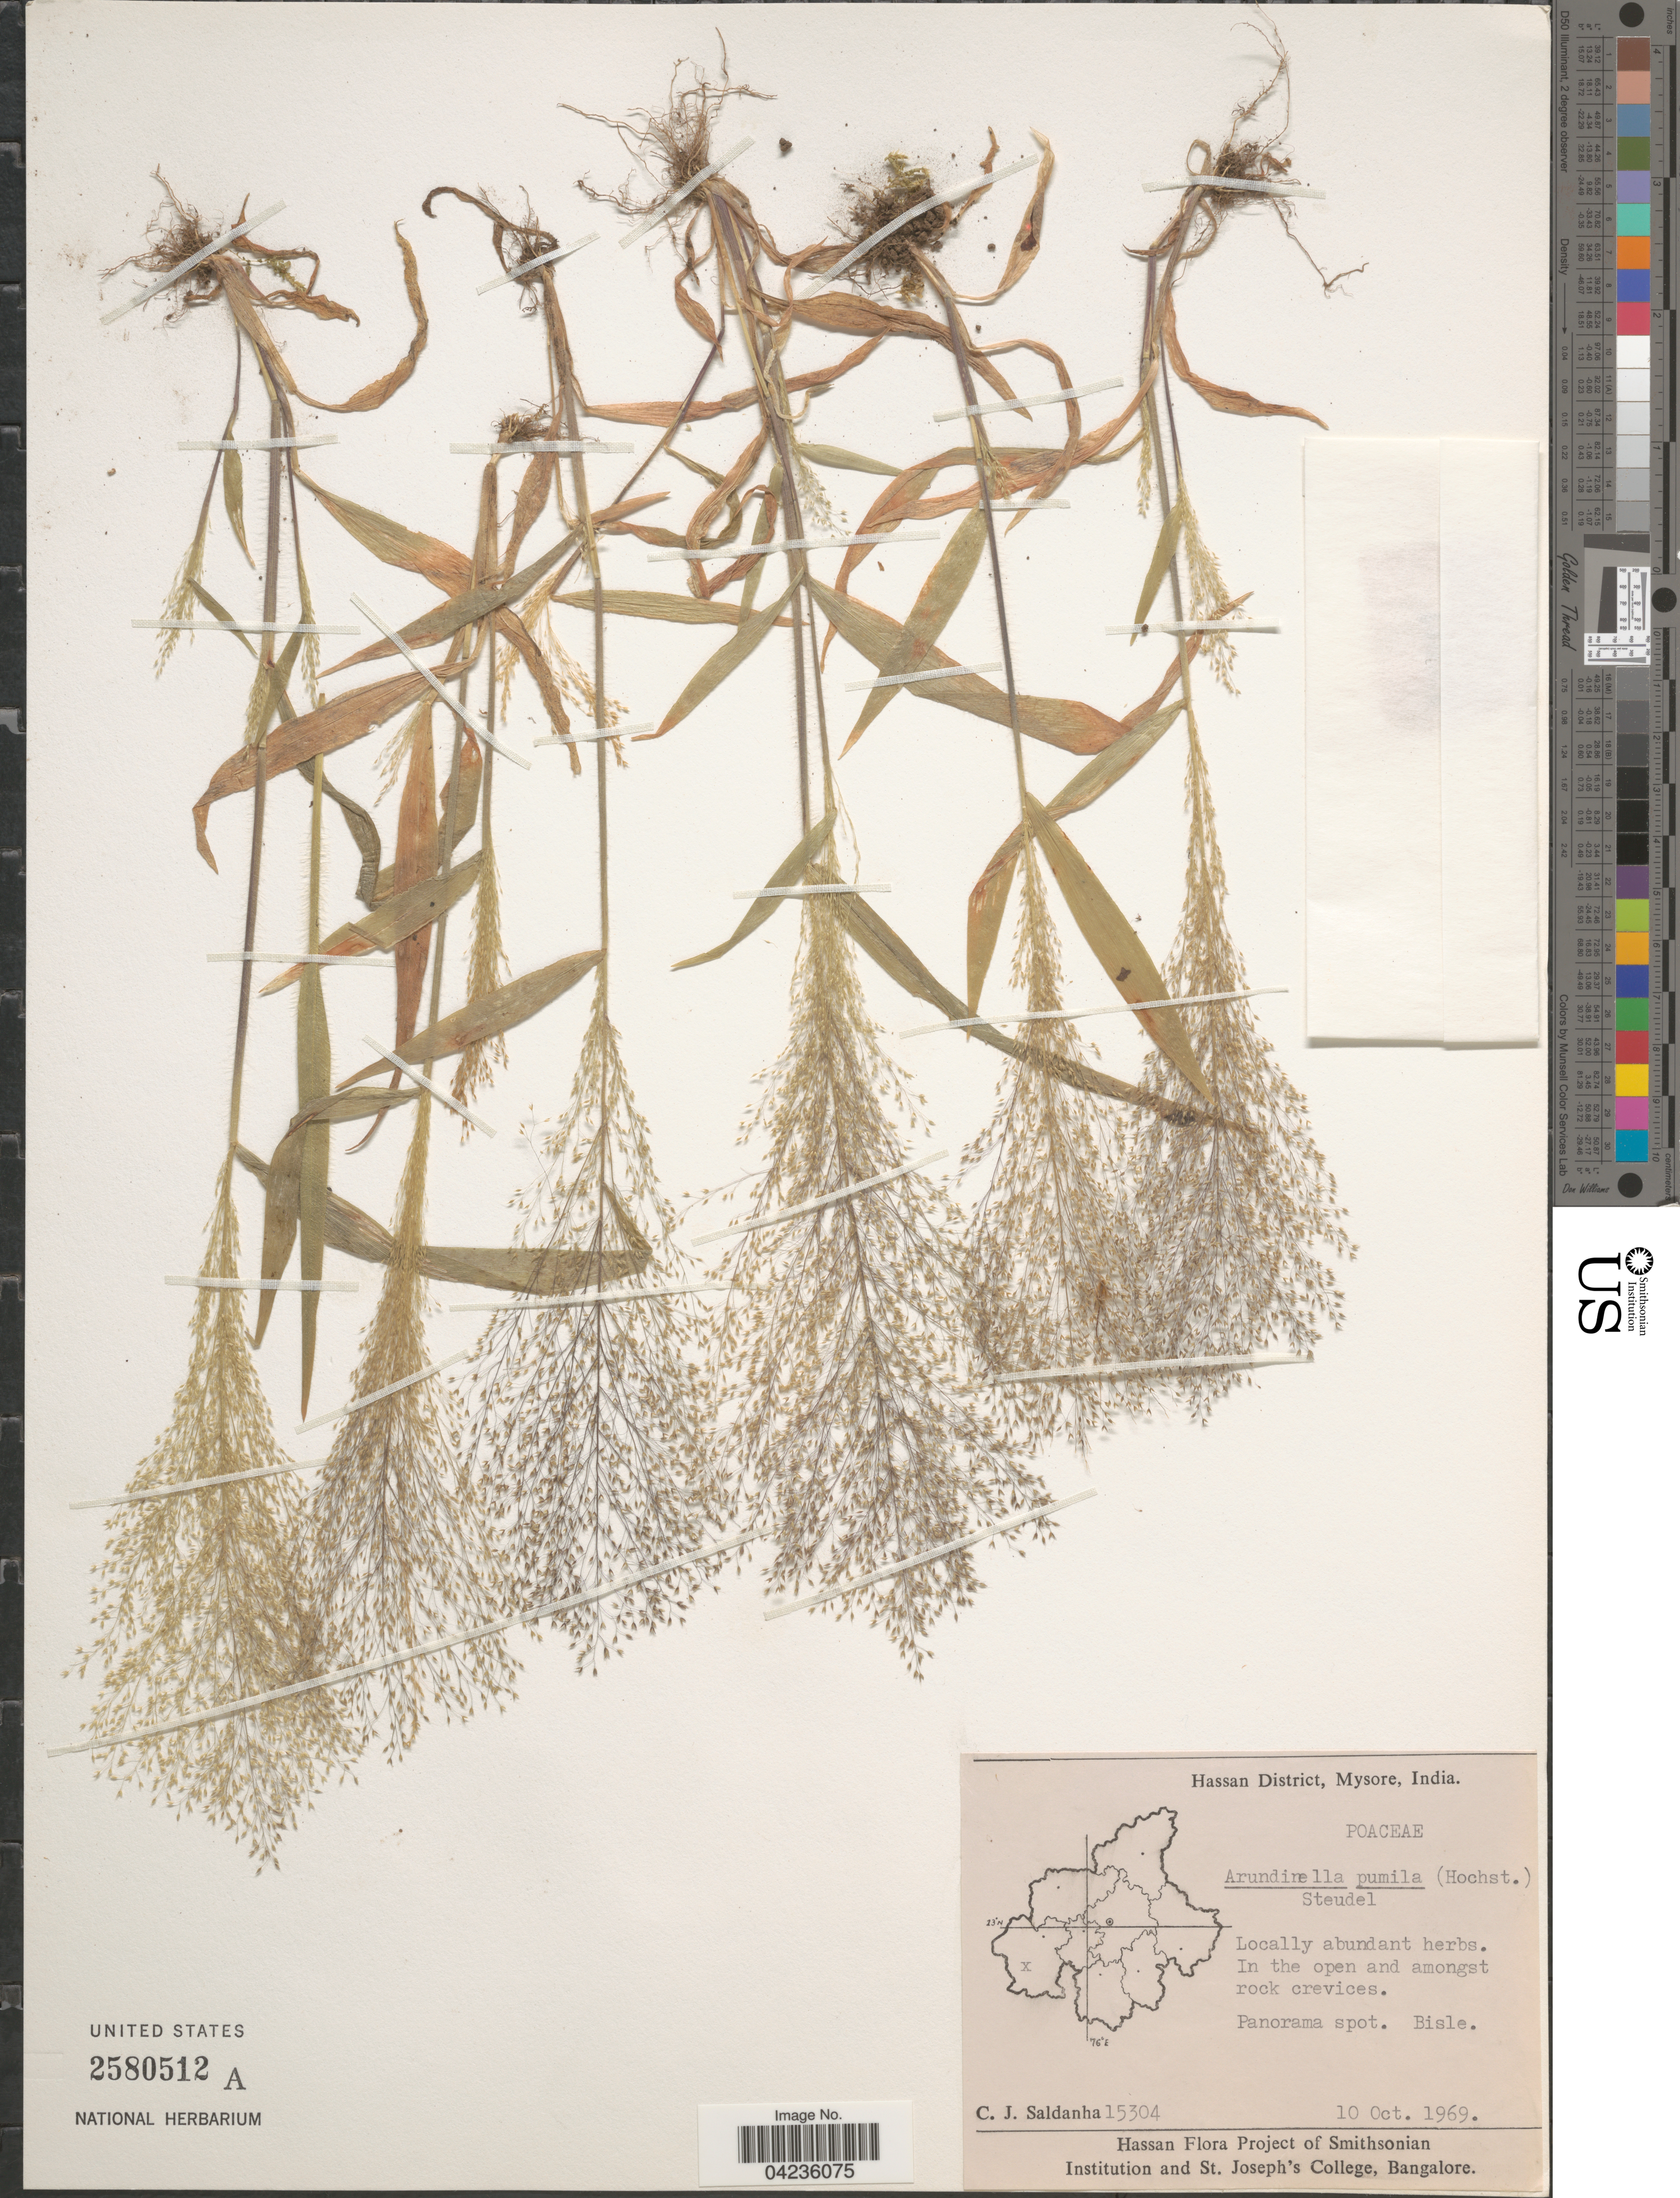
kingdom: Plantae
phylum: Tracheophyta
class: Liliopsida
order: Poales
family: Poaceae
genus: Arundinella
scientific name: Arundinella pumila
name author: (Hochst. ex A. Rich.) Steud.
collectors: C. J. Saldanha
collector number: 15304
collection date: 1969-10-10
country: India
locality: Hassan District, Mysore. Panorama spot. Bisle.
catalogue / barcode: US 2580512A